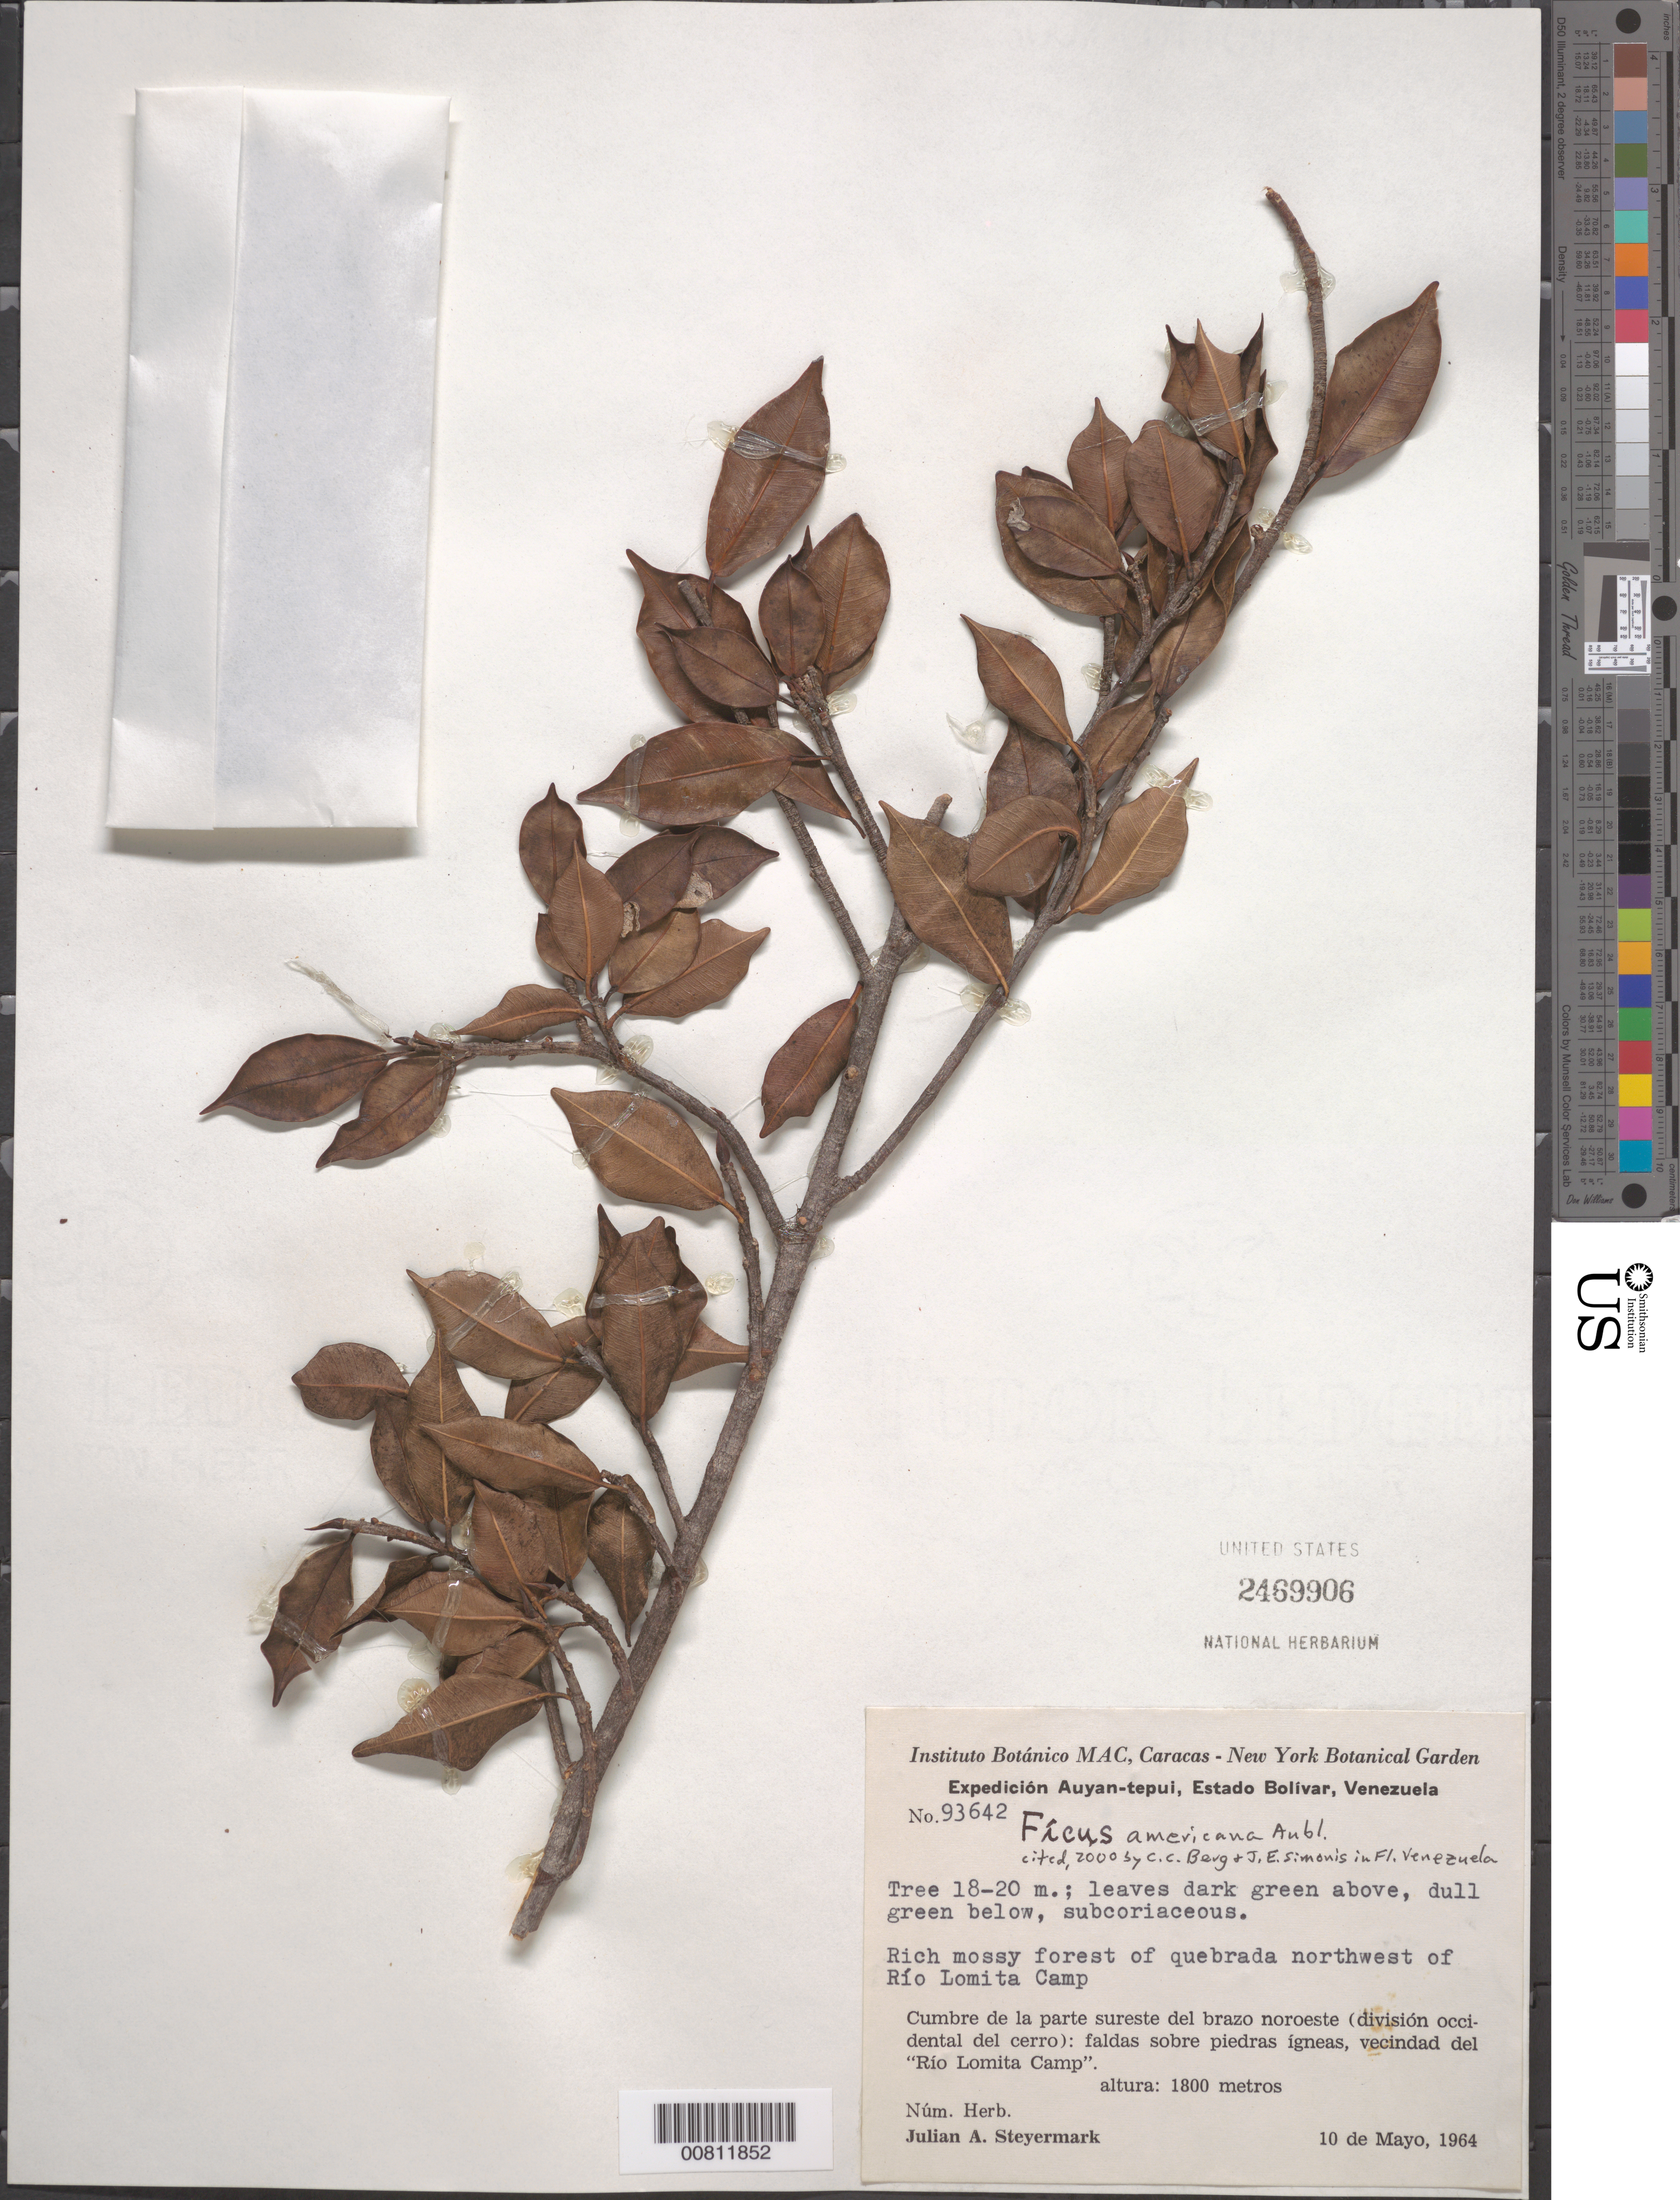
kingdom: Plantae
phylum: Tracheophyta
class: Magnoliopsida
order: Rosales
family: Moraceae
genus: Ficus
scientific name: Ficus americana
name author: Aubl.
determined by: Berg, C. C.; Simonis, J. E.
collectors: J. Steyermark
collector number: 93642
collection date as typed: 10-May-64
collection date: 1964-05-10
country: Venezuela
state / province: Bolívar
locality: Auyan-tepuí, NW of Río Lomita Camp; cumbre de la parte sureste del brazo noroeste (divisíon occidental del cerro)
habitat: Rich mossy forest of quebrada; faldas sobre piedras ígneas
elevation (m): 1800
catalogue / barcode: US 2469906